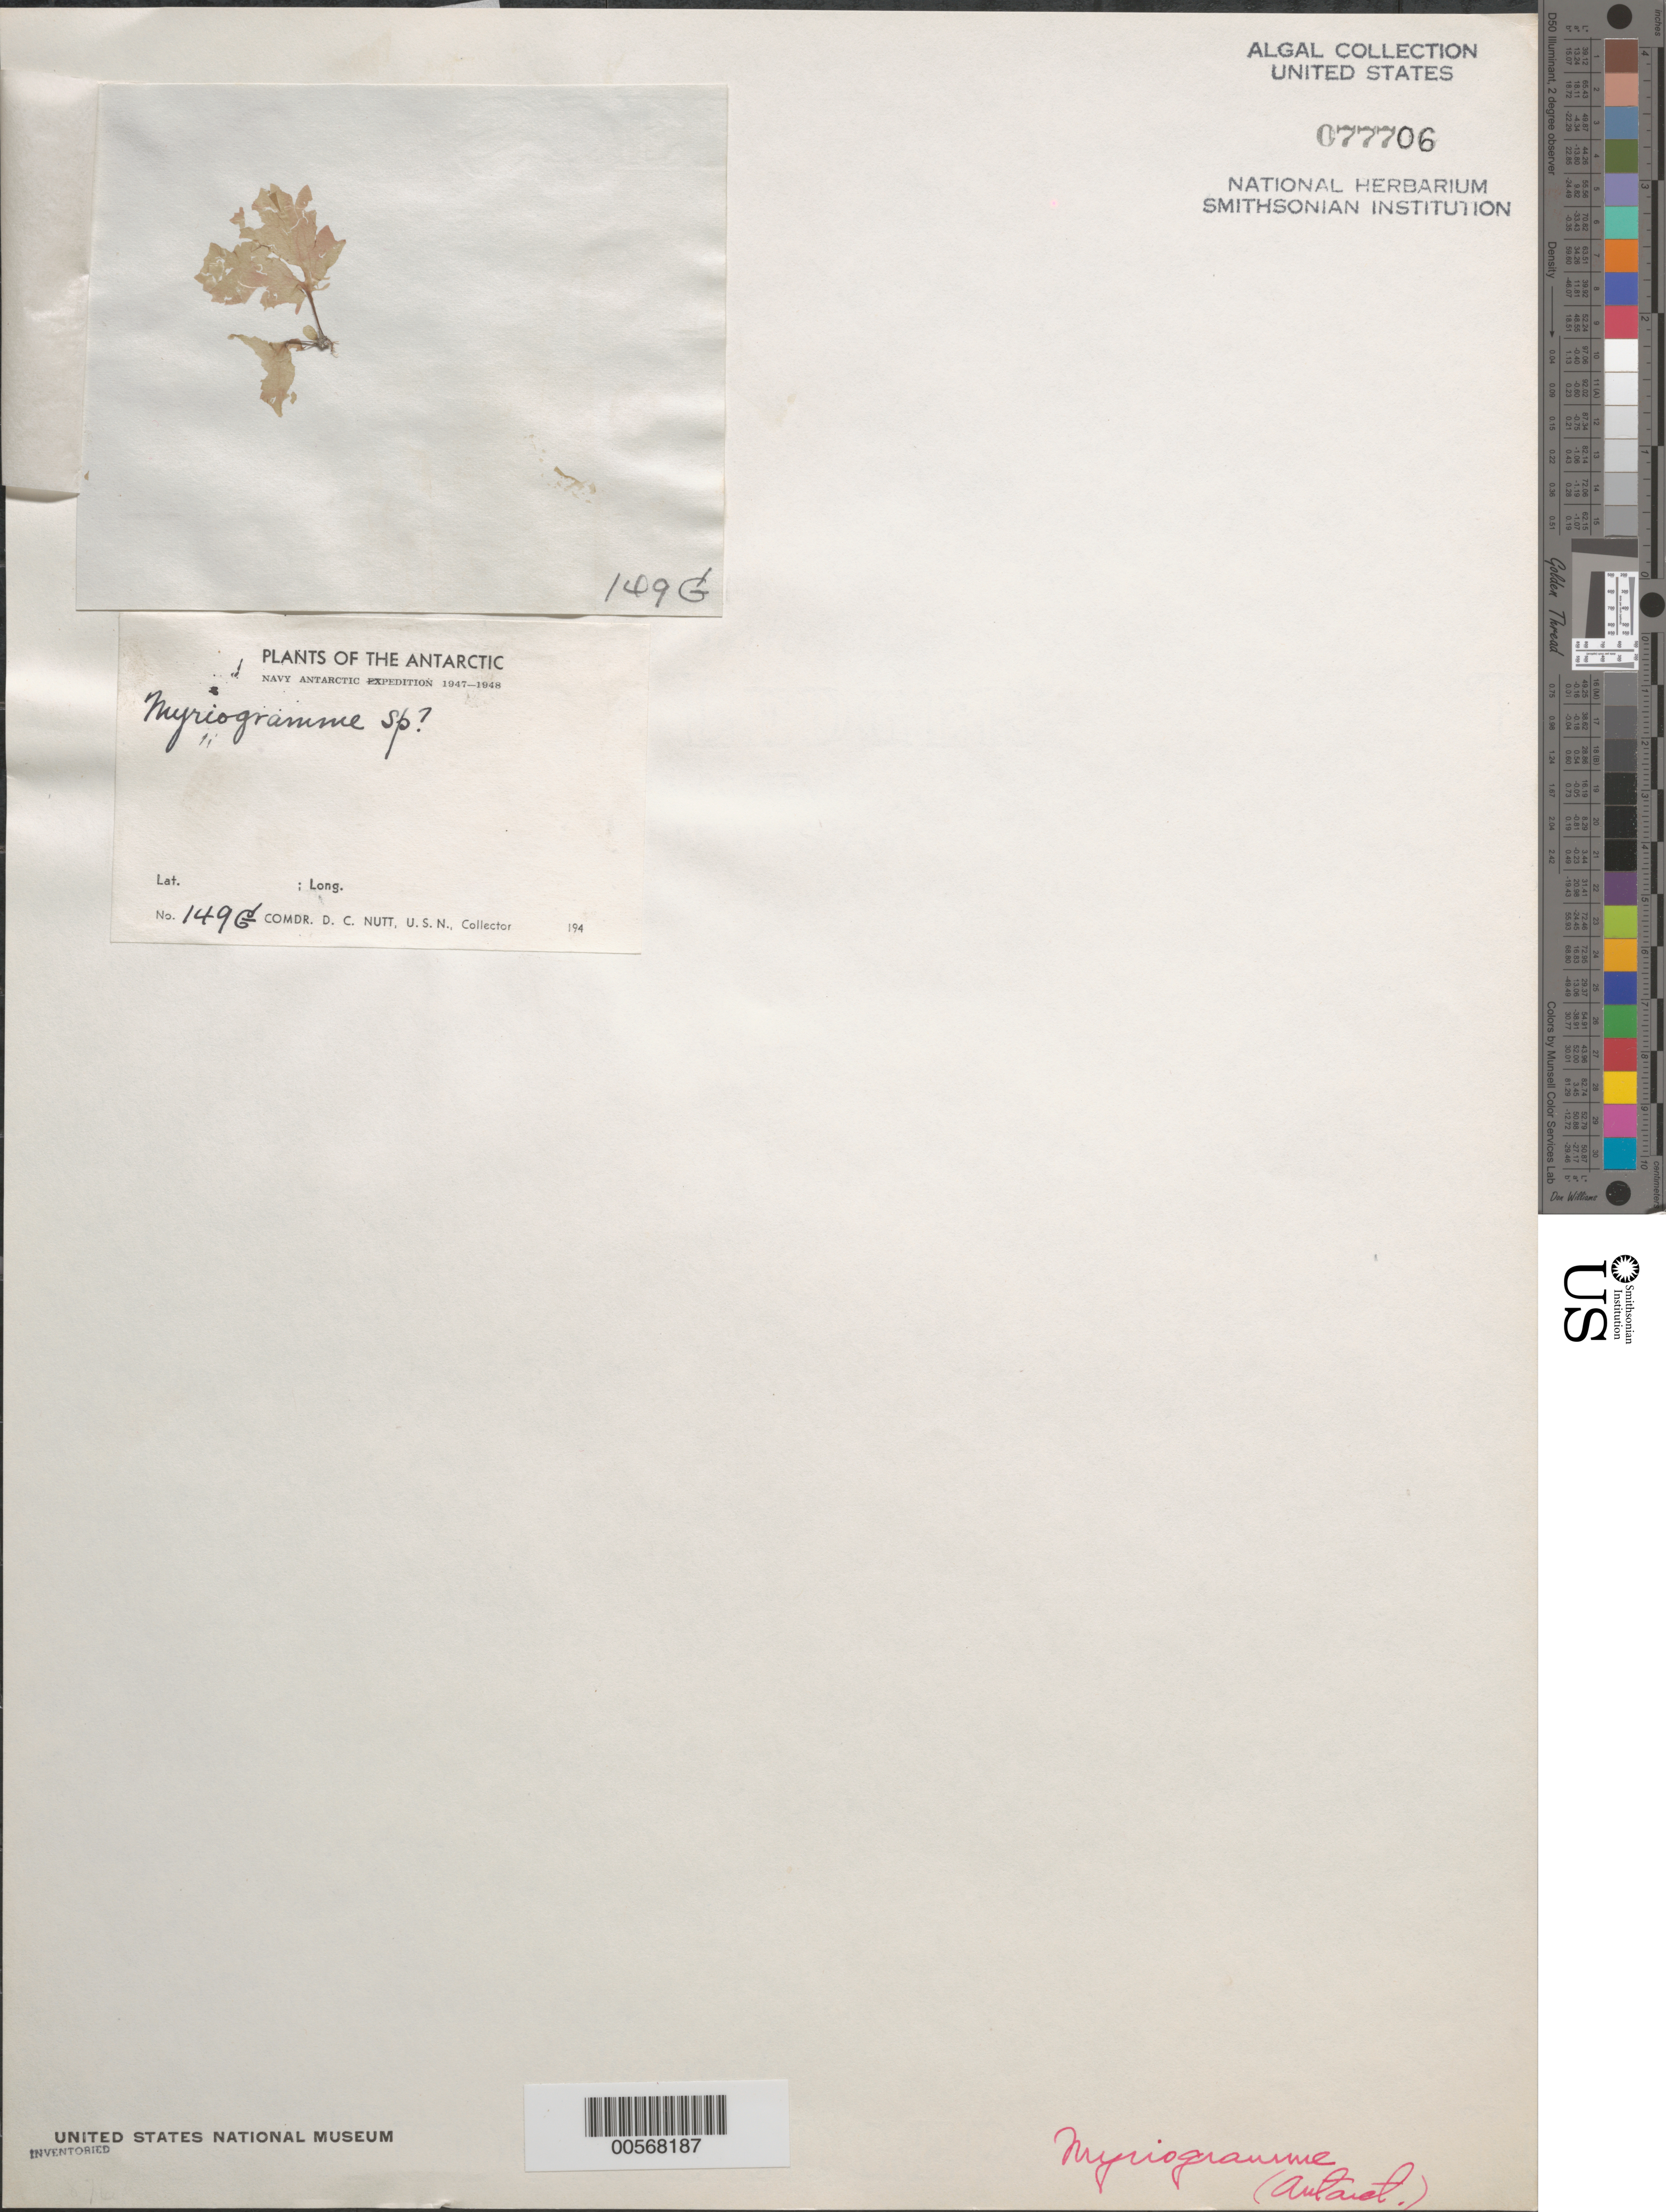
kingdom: Plantae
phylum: Rhodophyta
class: Florideophyceae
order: Ceramiales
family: Delesseriaceae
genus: Myriogramme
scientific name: Myriogramme sp.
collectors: D. Nutt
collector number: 149g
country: Antarctica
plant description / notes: US Navy Antarctic Expedition, 1947-1948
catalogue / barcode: US 77706